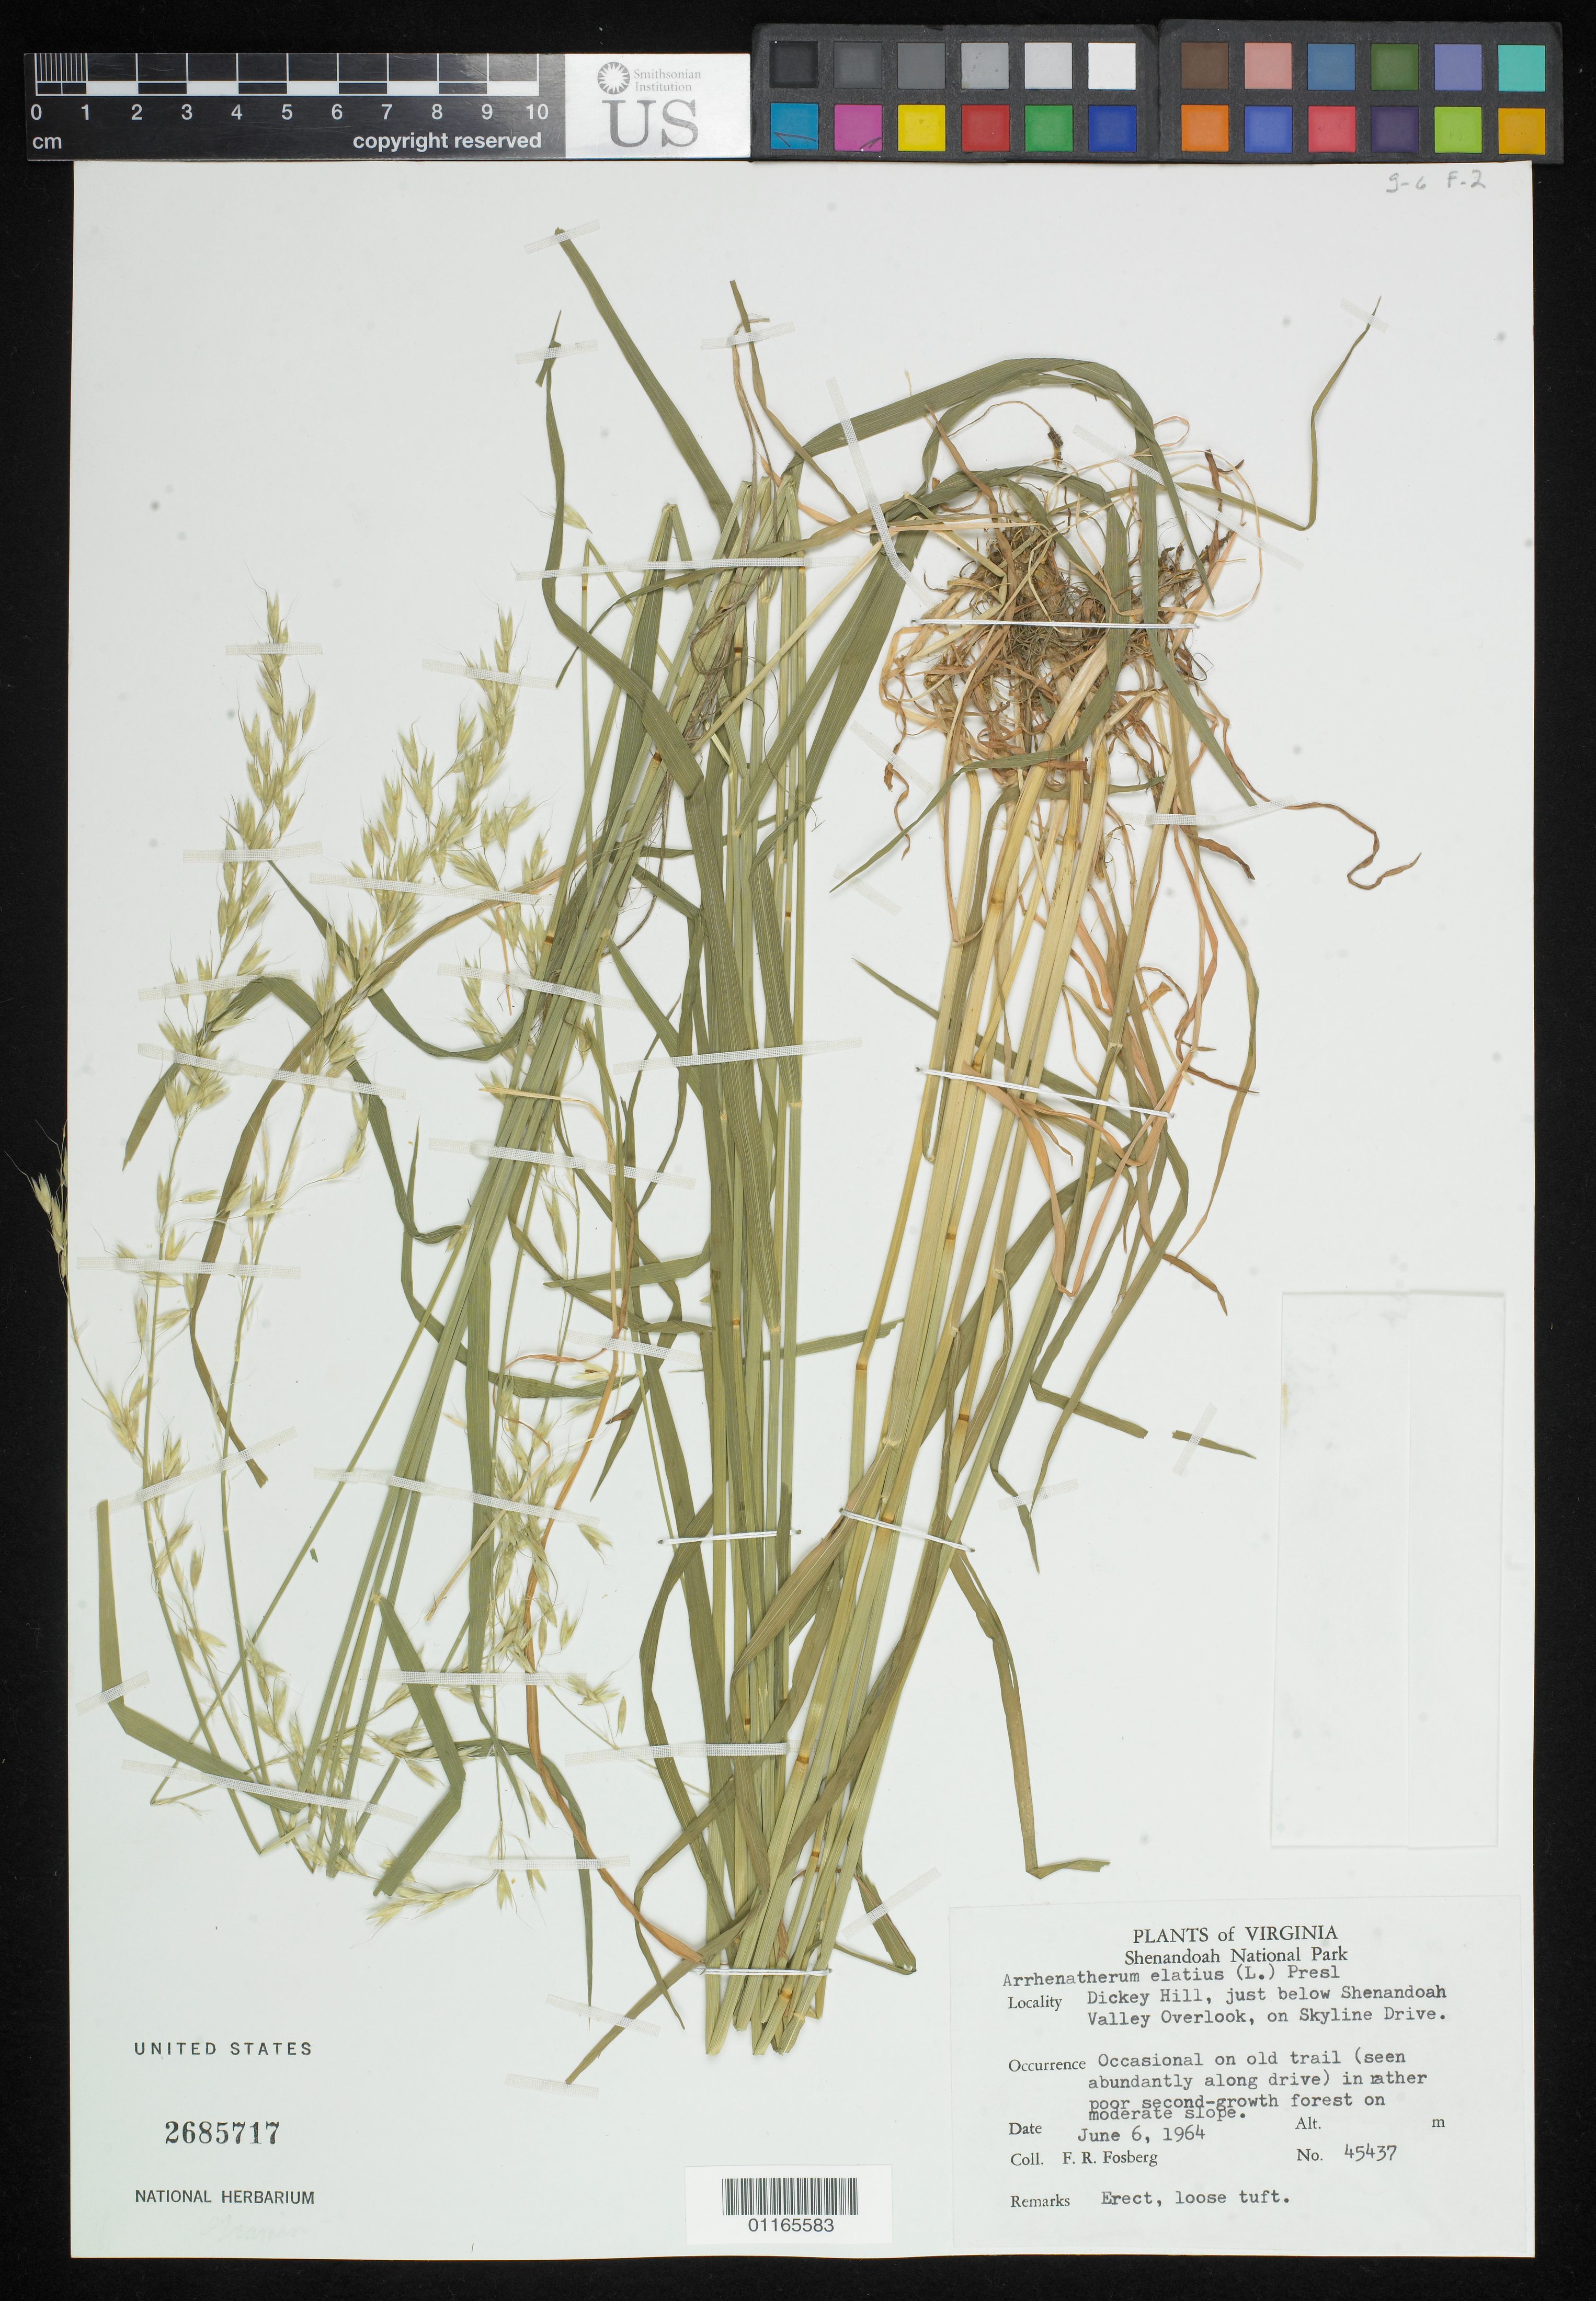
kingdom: Plantae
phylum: Tracheophyta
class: Liliopsida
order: Poales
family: Poaceae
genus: Arrhenatherum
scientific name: Arrhenatherum elatius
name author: (L.) J. Presl & C. Presl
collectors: F. R. Fosberg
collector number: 45437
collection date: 1964-06-06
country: United States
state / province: Virginia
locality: Dickey Hill, just below Shenandoah Valley Overlook, on Skyline Drive. Occasional on old trail (seen abundantly along drive).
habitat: In rather poor second-growth forest on moderate slope.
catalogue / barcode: US 2685717